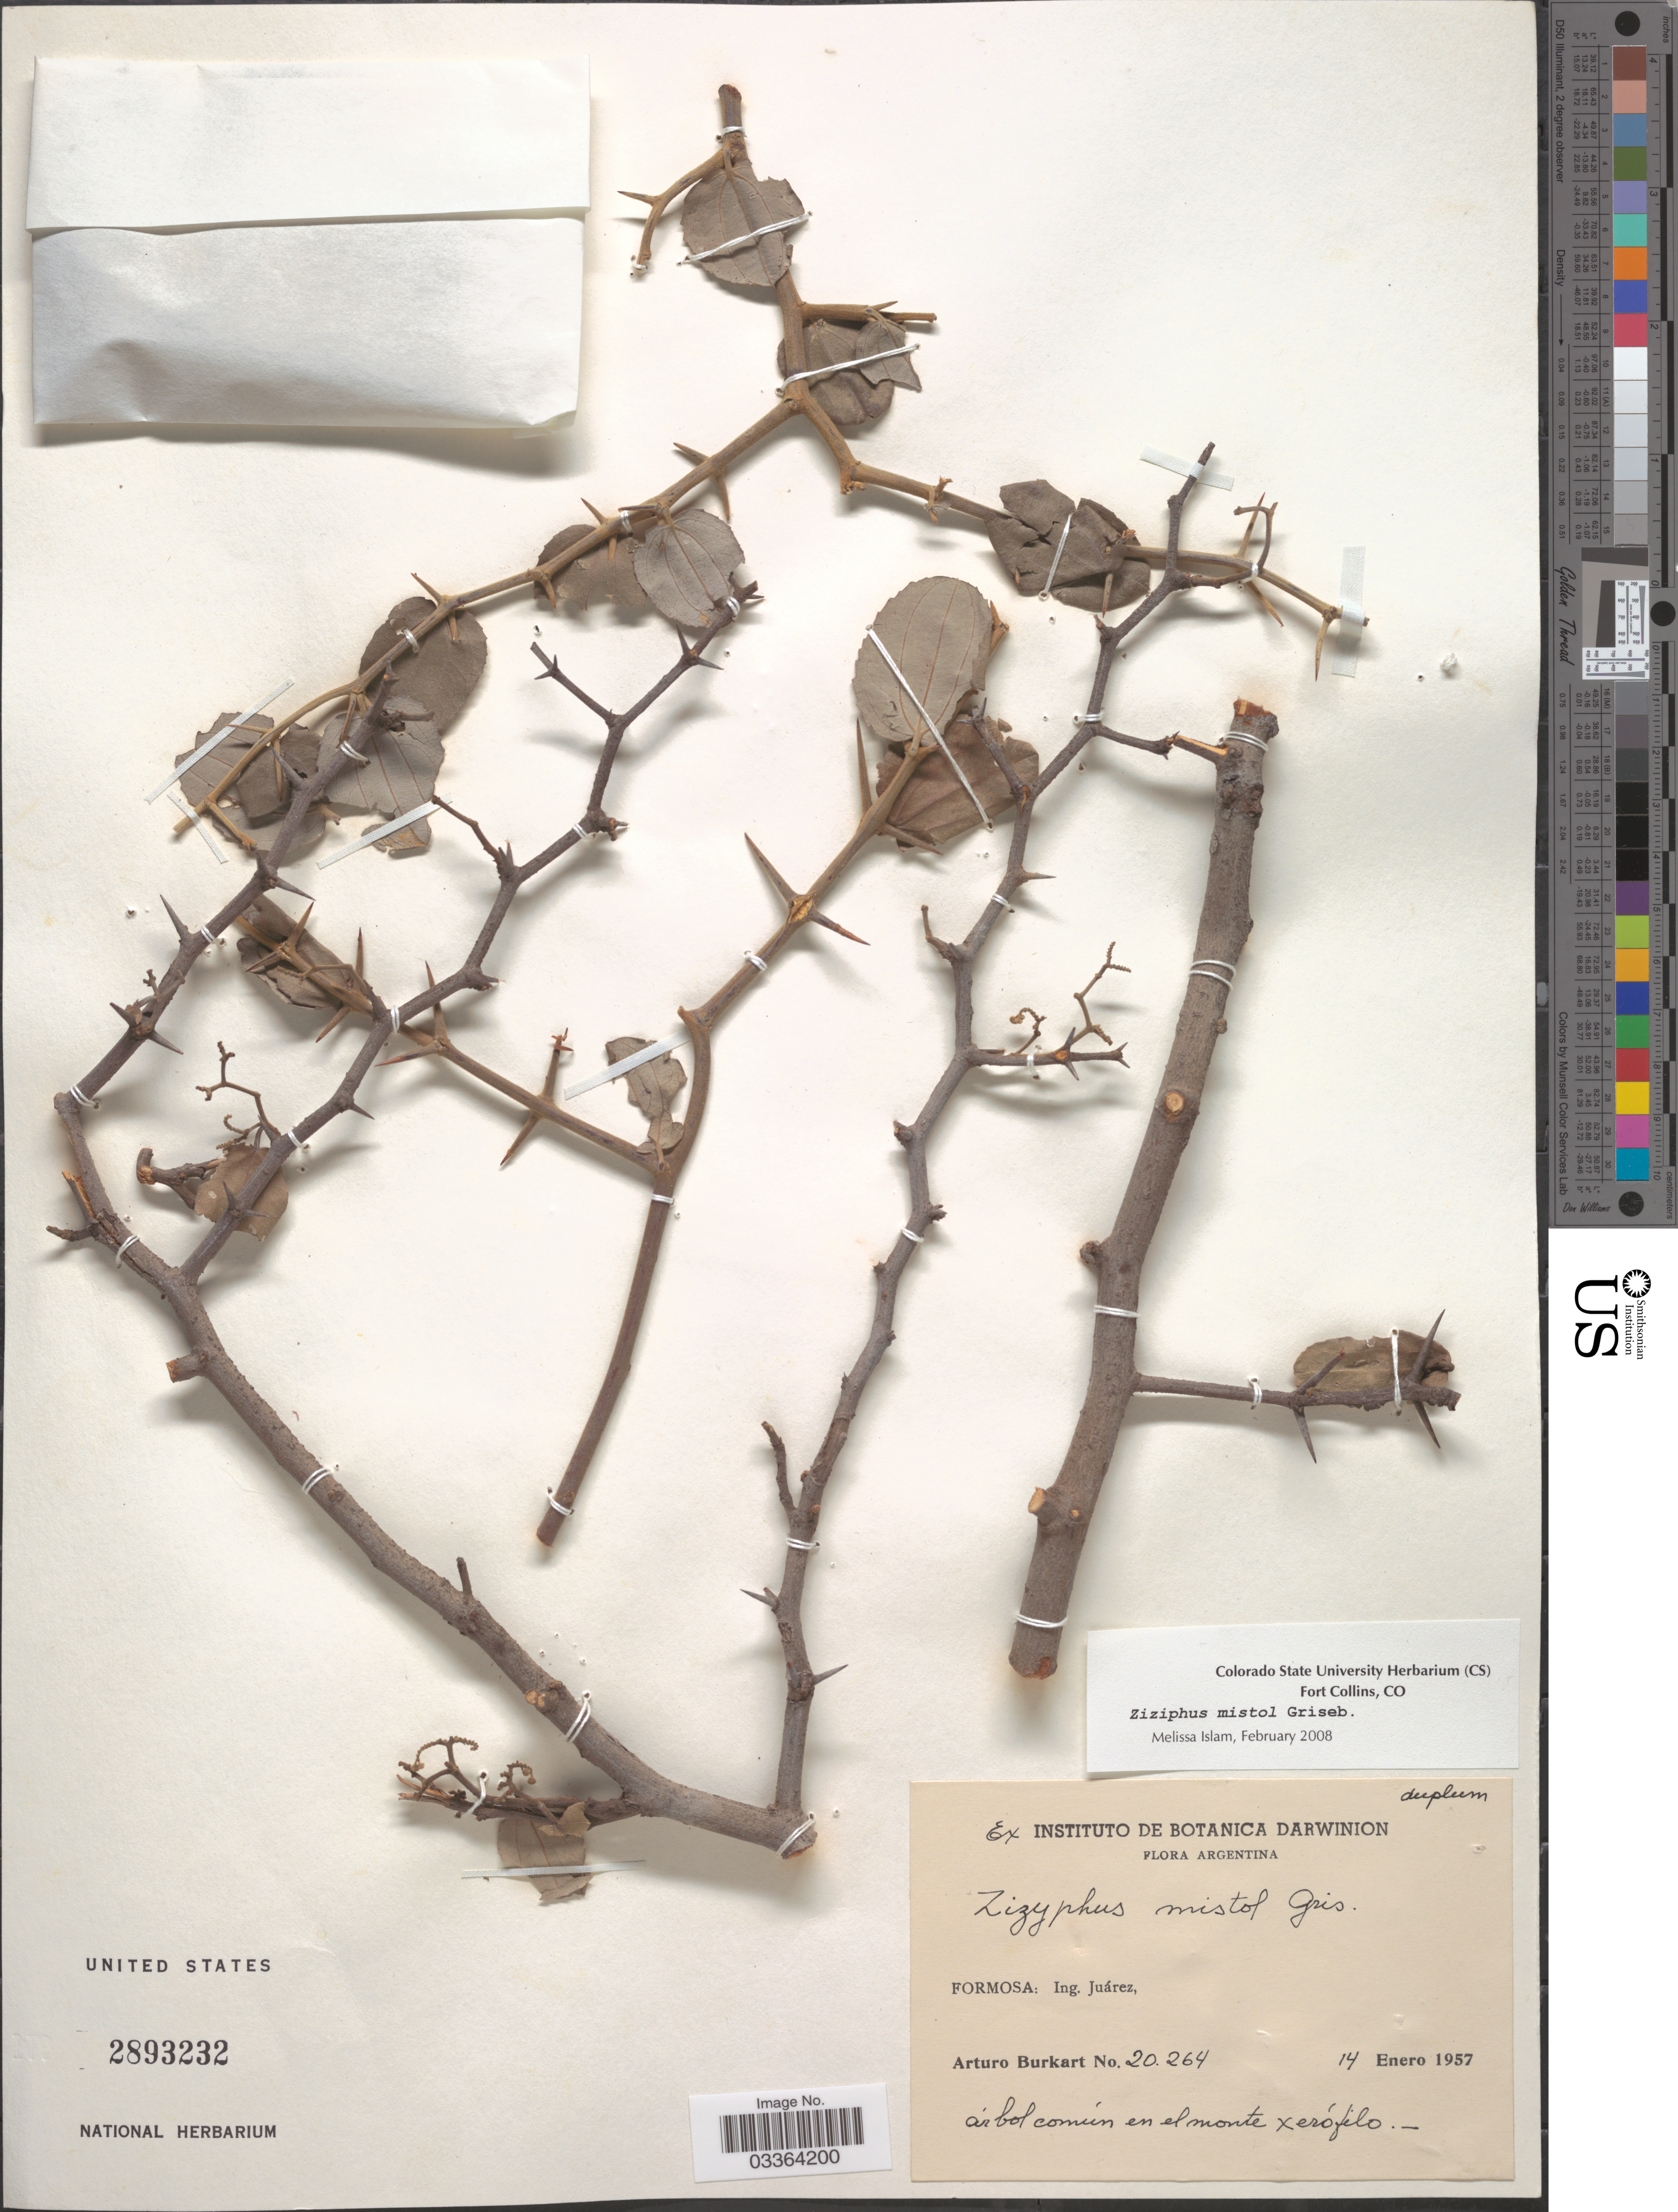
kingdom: Plantae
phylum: Tracheophyta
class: Magnoliopsida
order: Rosales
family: Rhamnaceae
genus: Sarcomphalus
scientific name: Sarcomphalus mistol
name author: (Griseb.) Hauenschild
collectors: A. E. Burkart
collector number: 20264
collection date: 1957-01-14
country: Argentina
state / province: Formosa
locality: Ing. Juárez.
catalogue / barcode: US 2893232